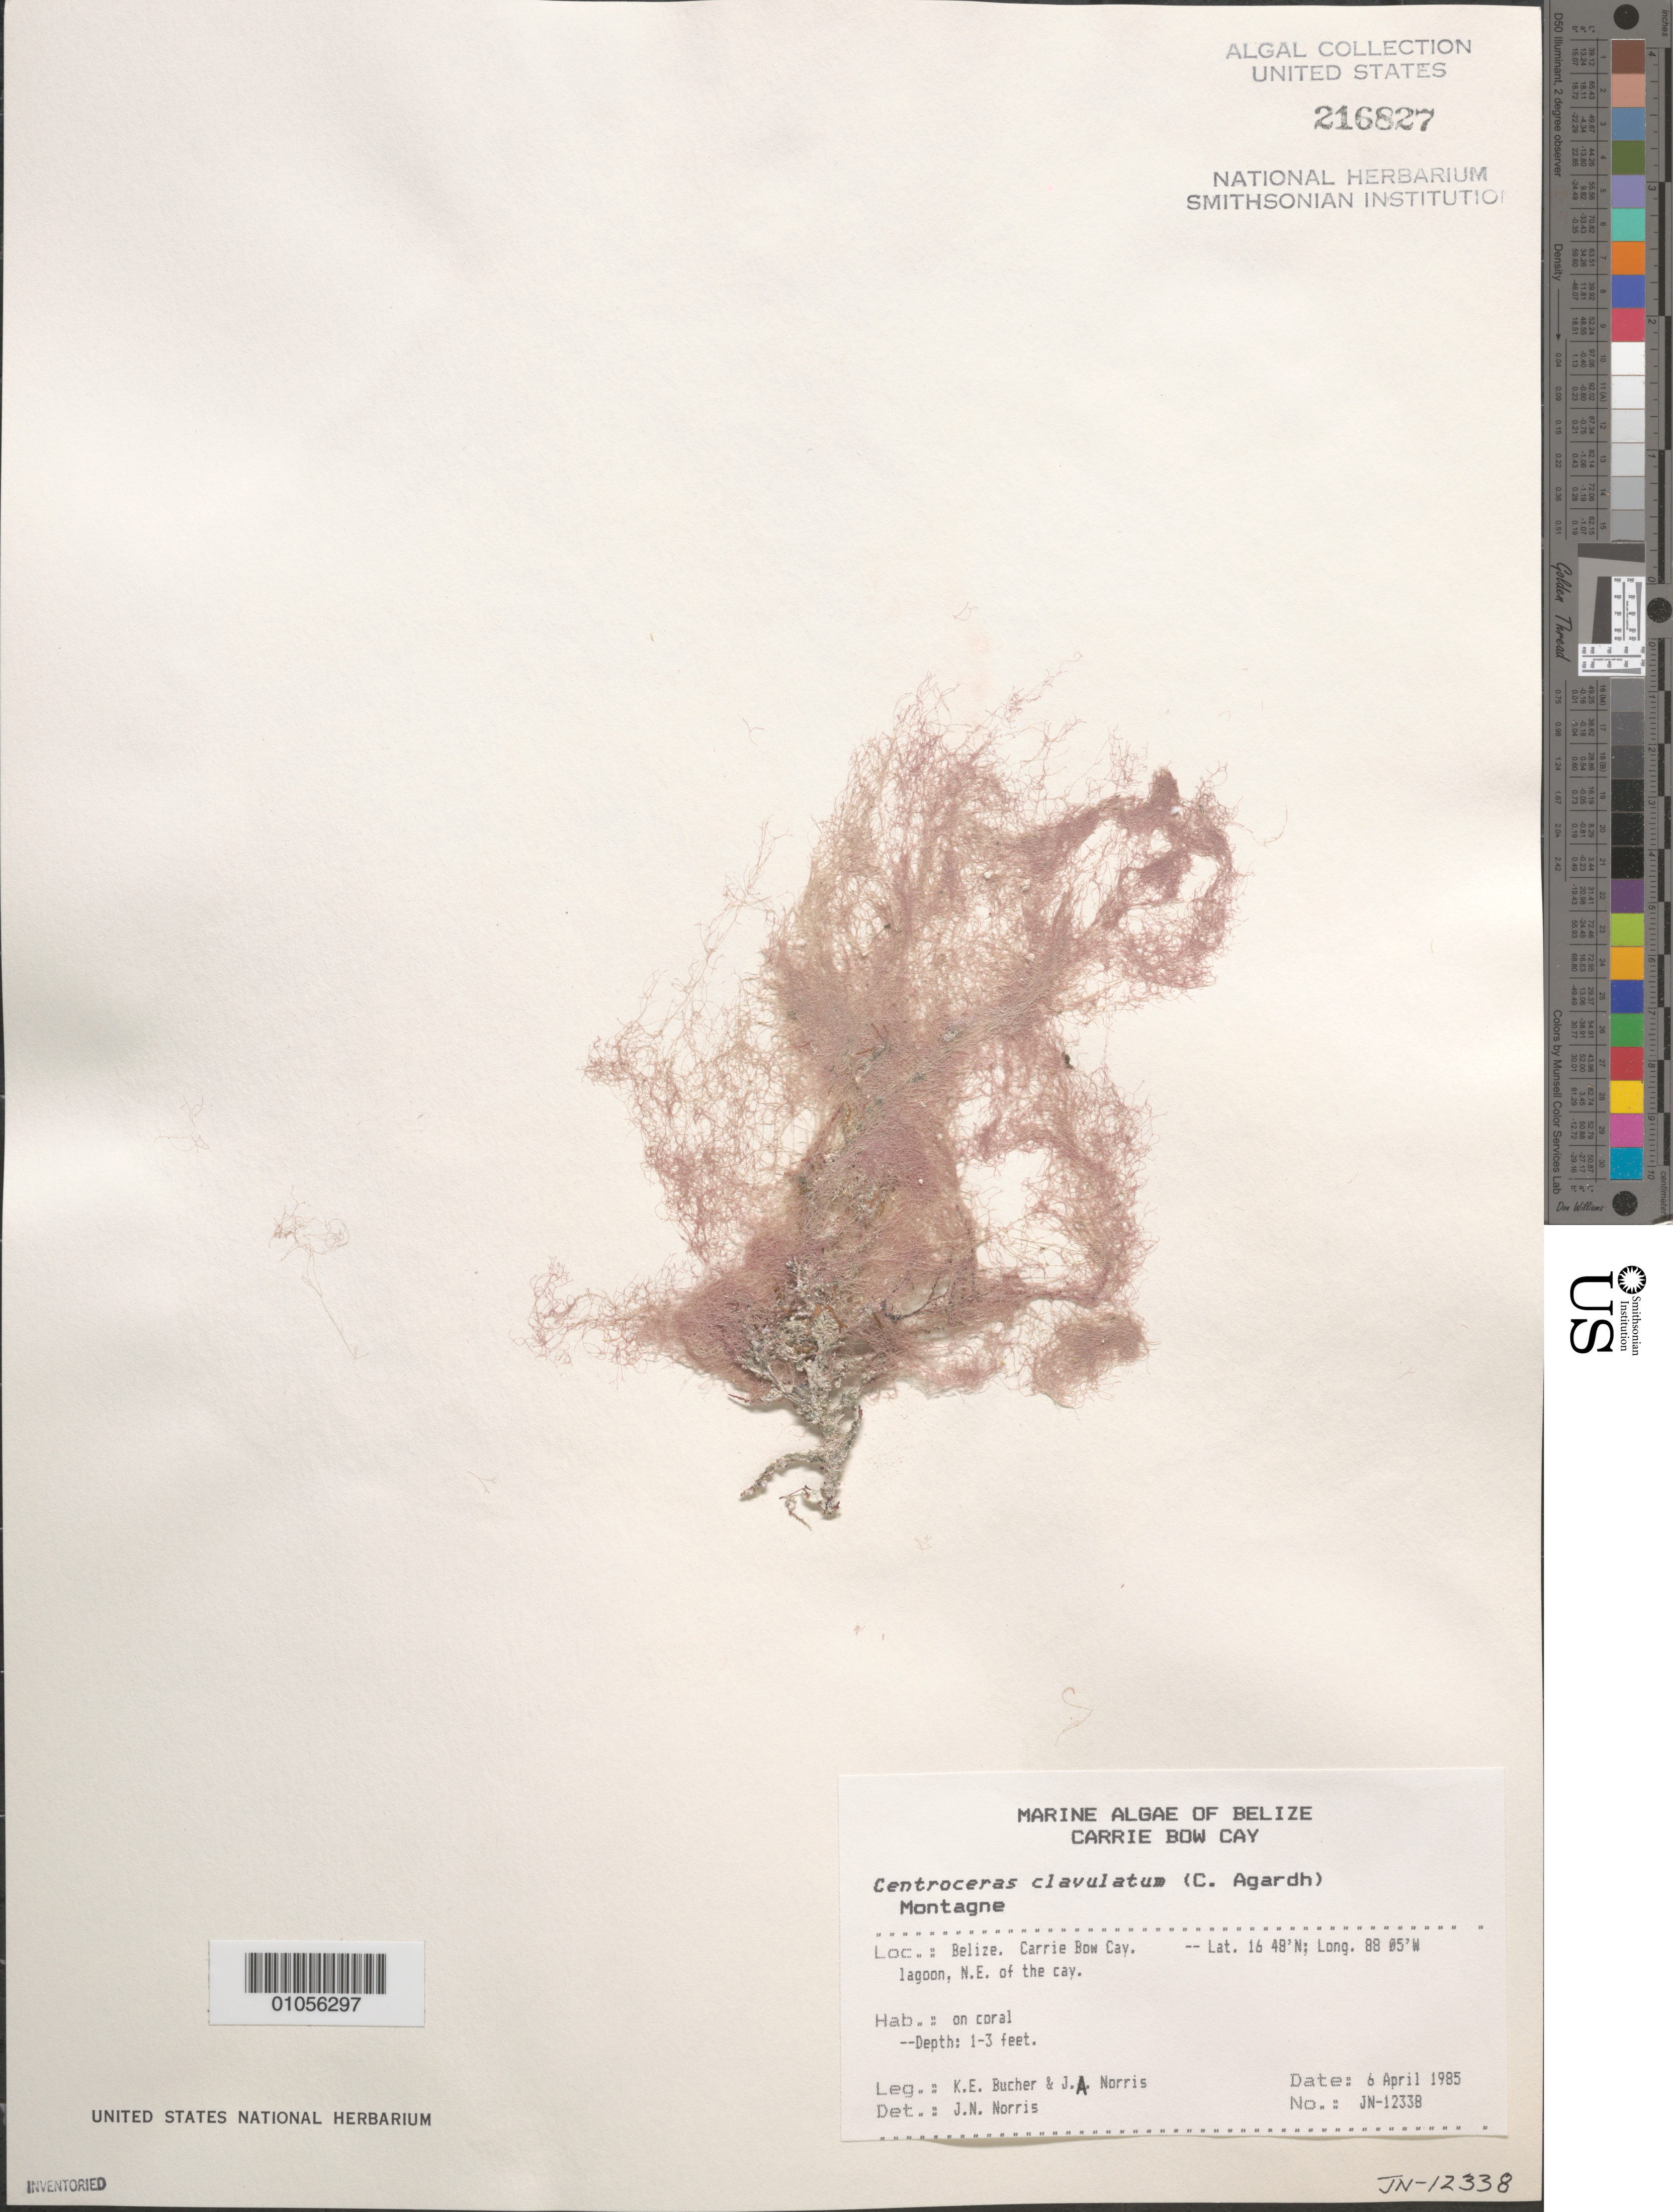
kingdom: Plantae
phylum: Rhodophyta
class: Florideophyceae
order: Ceramiales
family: Ceramiaceae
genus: Centroceras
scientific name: Centroceras clavulatum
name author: (C. Agardh) Mont.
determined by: Norris, James N.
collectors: K. E. Bucher & J. A. Norris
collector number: JN-12338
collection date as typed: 06 Apr 1985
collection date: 1985-04-06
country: Belize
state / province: Stann Creek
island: Carrie Bow Cay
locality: Lagoon northeast of the cay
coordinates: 16 48'N, 88 05'W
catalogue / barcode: US 216827